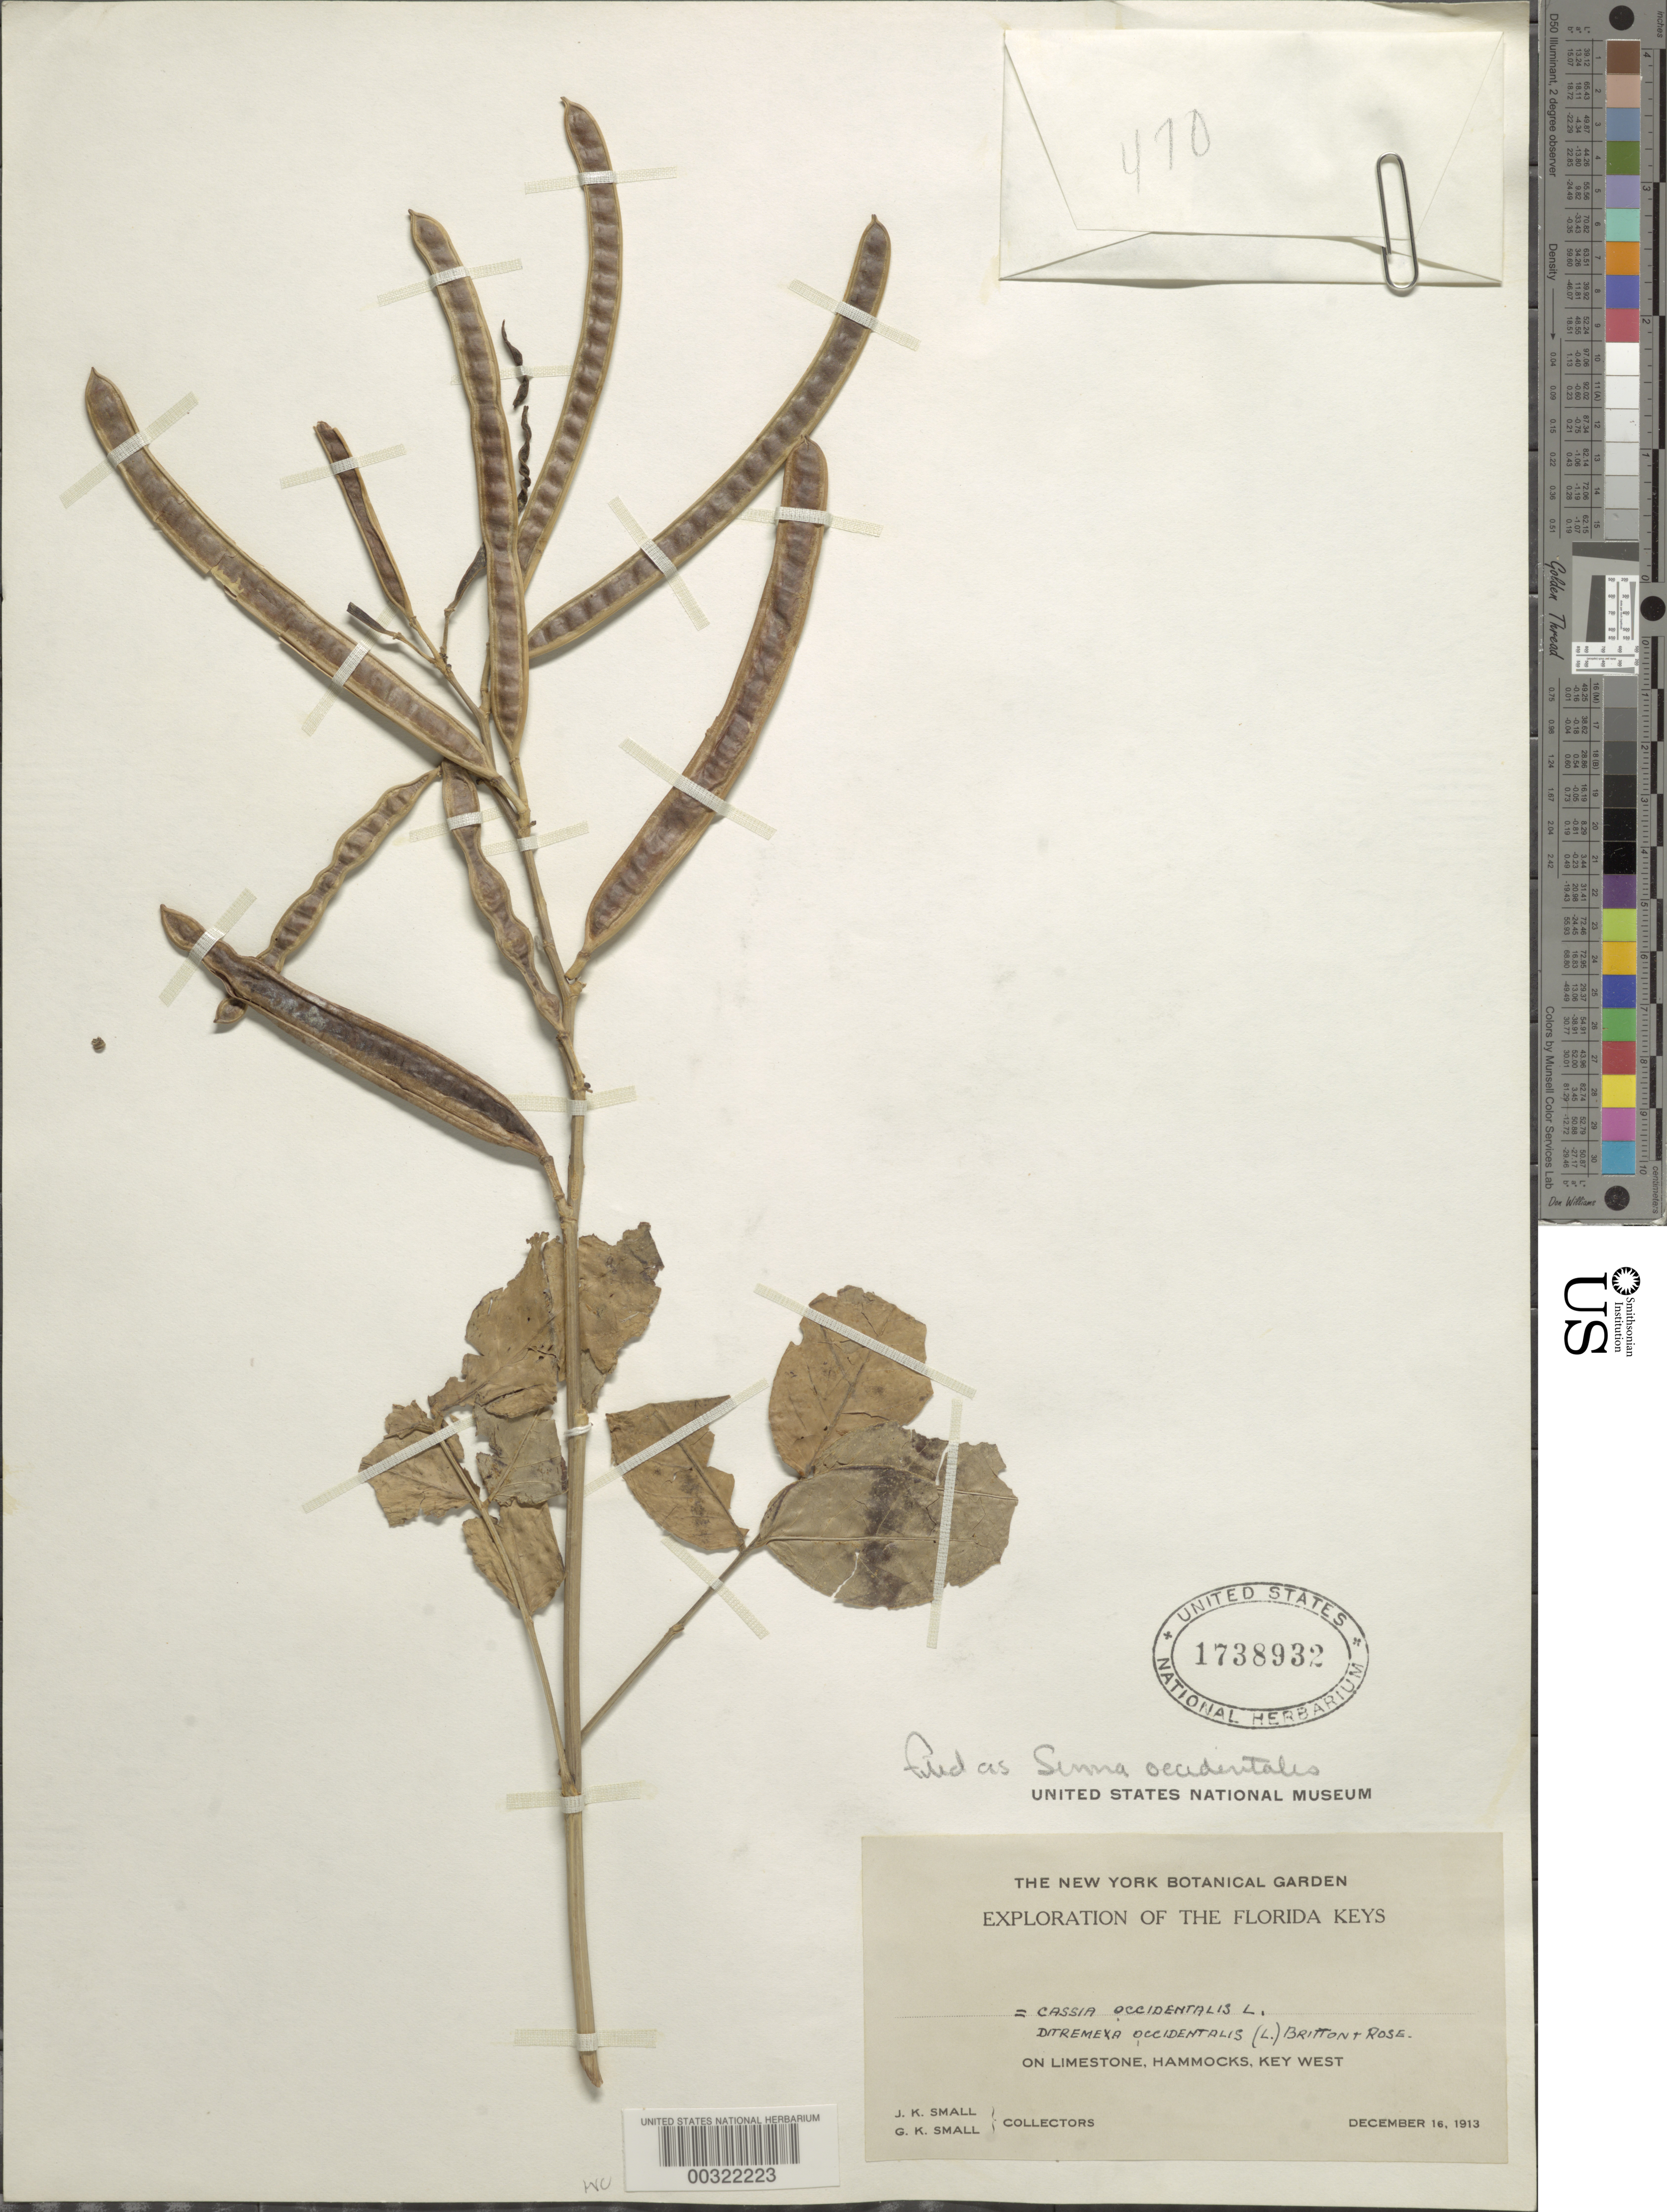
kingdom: Plantae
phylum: Tracheophyta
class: Magnoliopsida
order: Fabales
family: Fabaceae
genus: Senna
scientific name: Senna occidentalis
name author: (L.) Link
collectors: J. K. Small & G. K. Small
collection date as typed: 16 Dec 1913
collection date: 1913-12-16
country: United States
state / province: Florida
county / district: Monroe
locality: Hammocks, key west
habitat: On limestone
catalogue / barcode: US 1738932